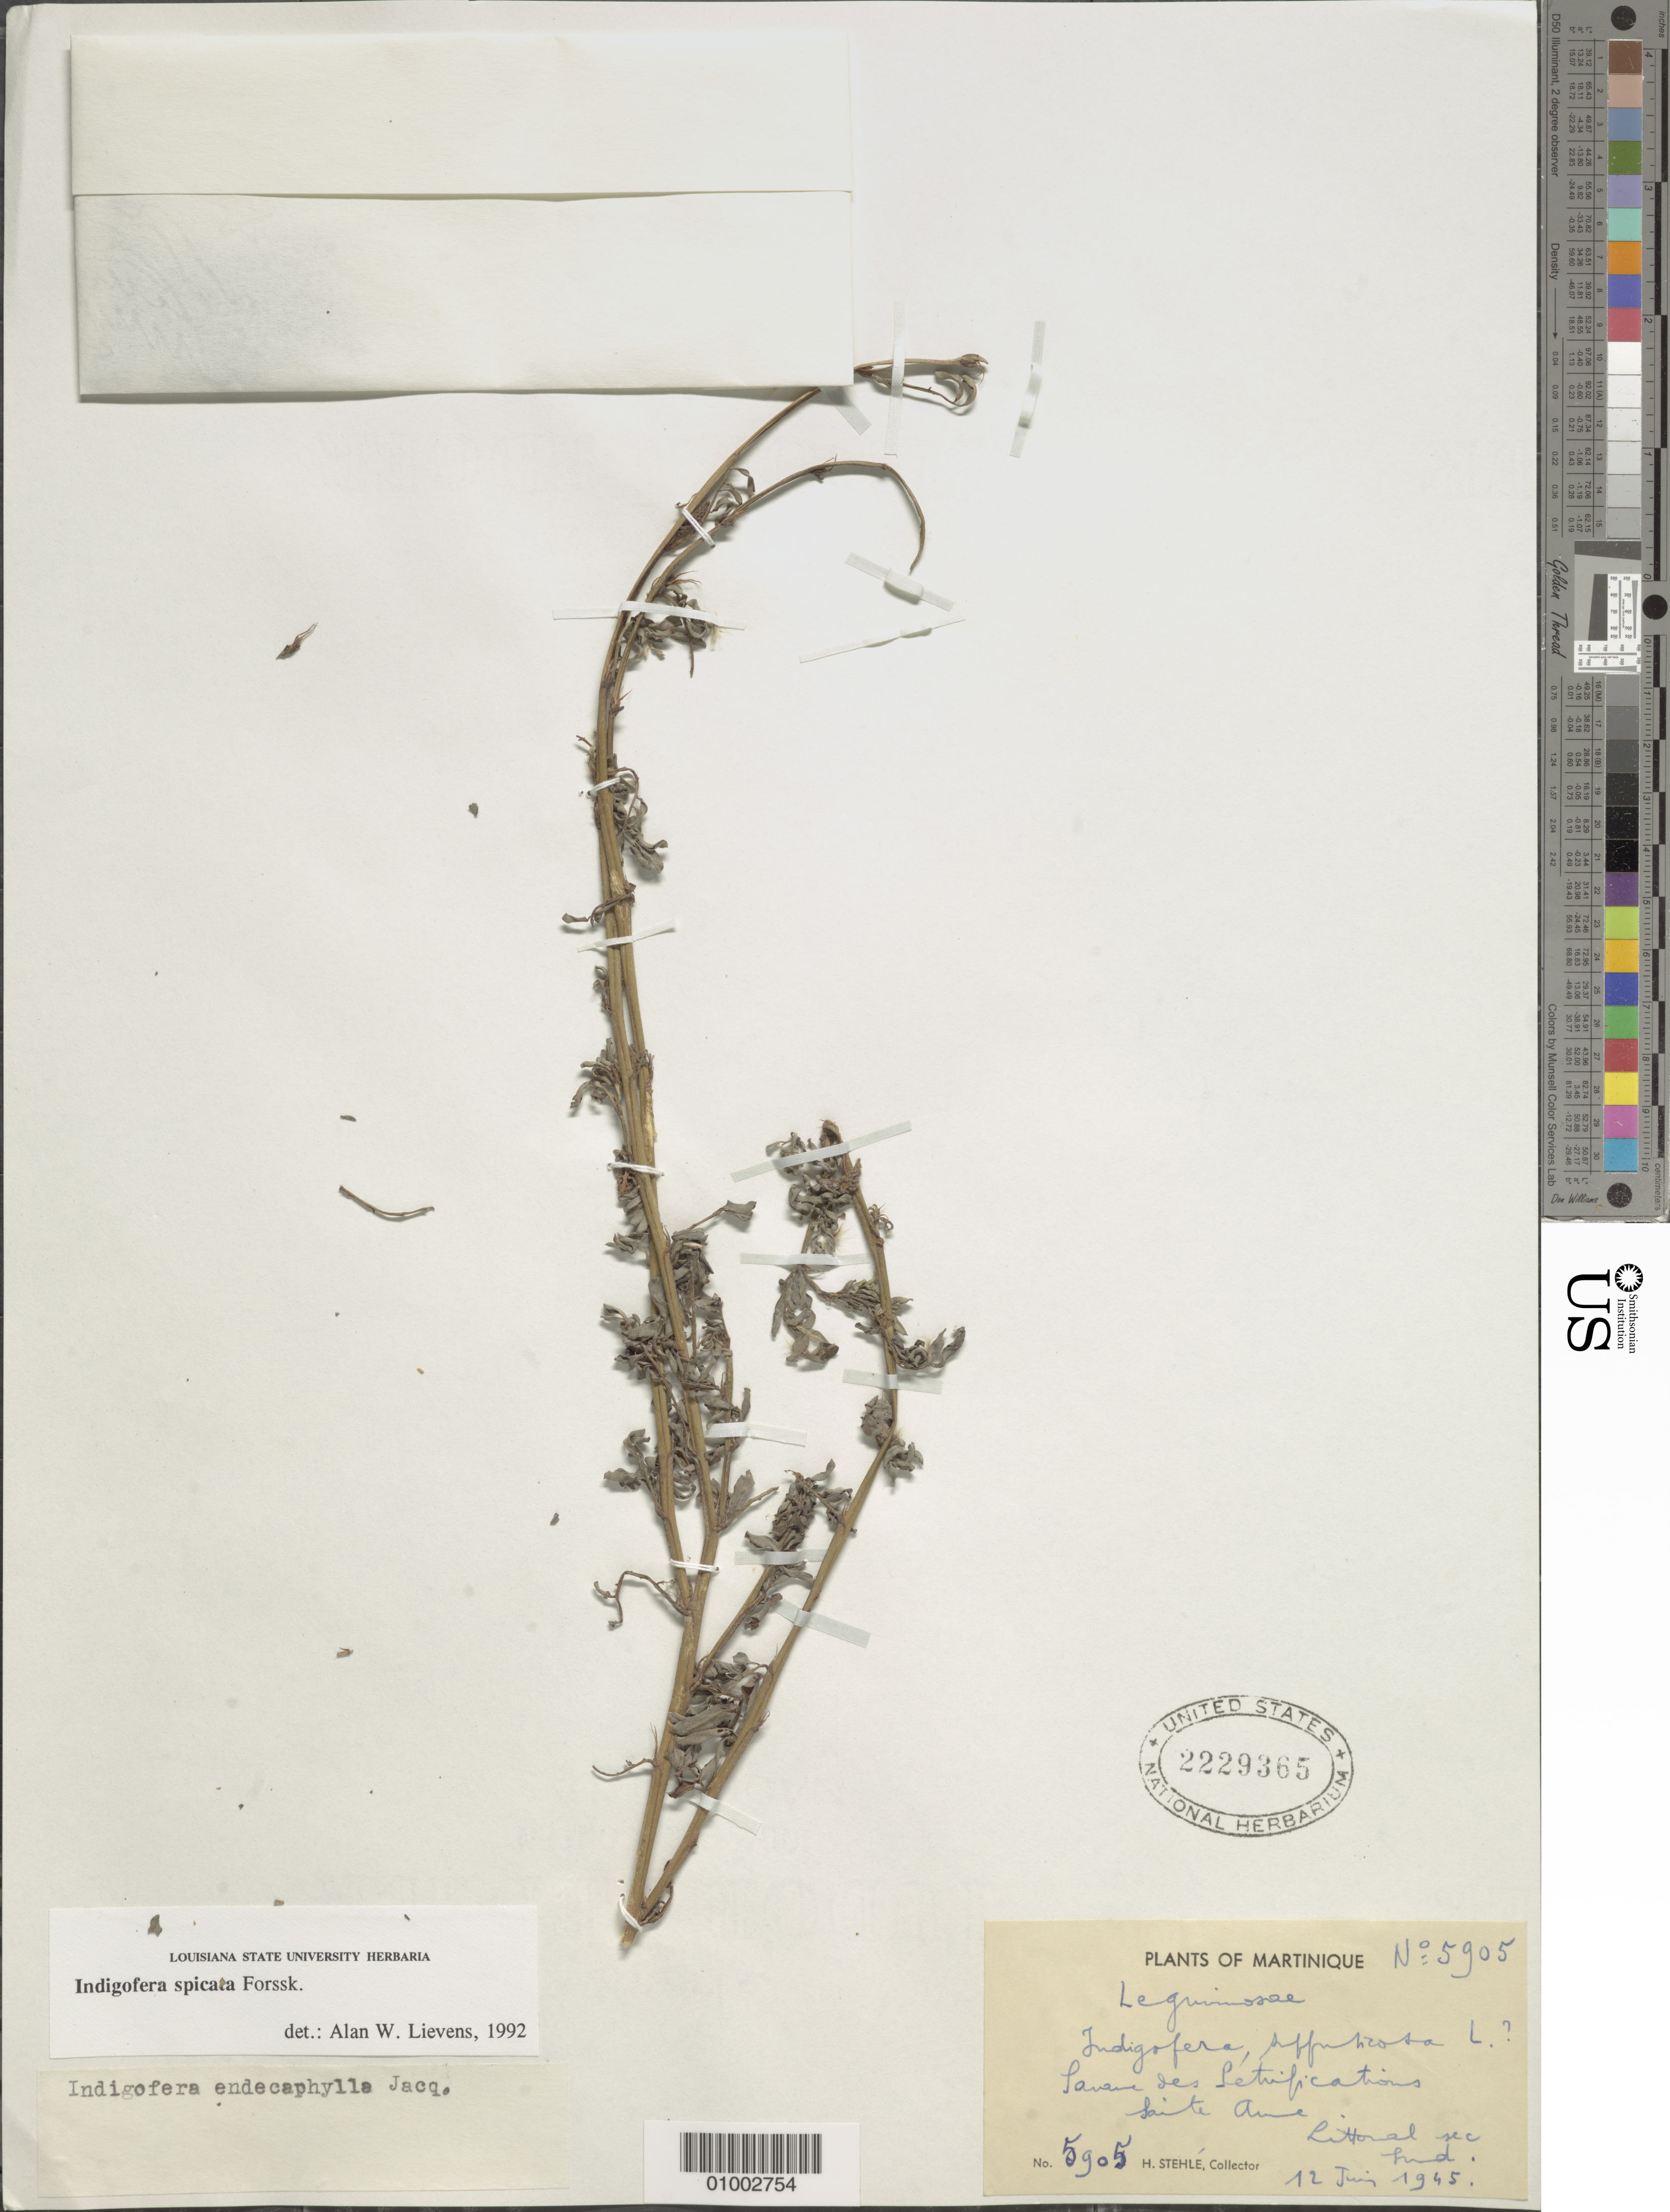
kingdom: Plantae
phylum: Tracheophyta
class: Magnoliopsida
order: Fabales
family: Fabaceae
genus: Indigofera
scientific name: Indigofera spicata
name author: Forssk.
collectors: H. Stehlé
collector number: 5905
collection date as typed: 12 Jun 1945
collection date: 1945-06-12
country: Martinique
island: Martinique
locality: Sainte Anne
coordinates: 0 N, 0 E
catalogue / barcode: US 2229365